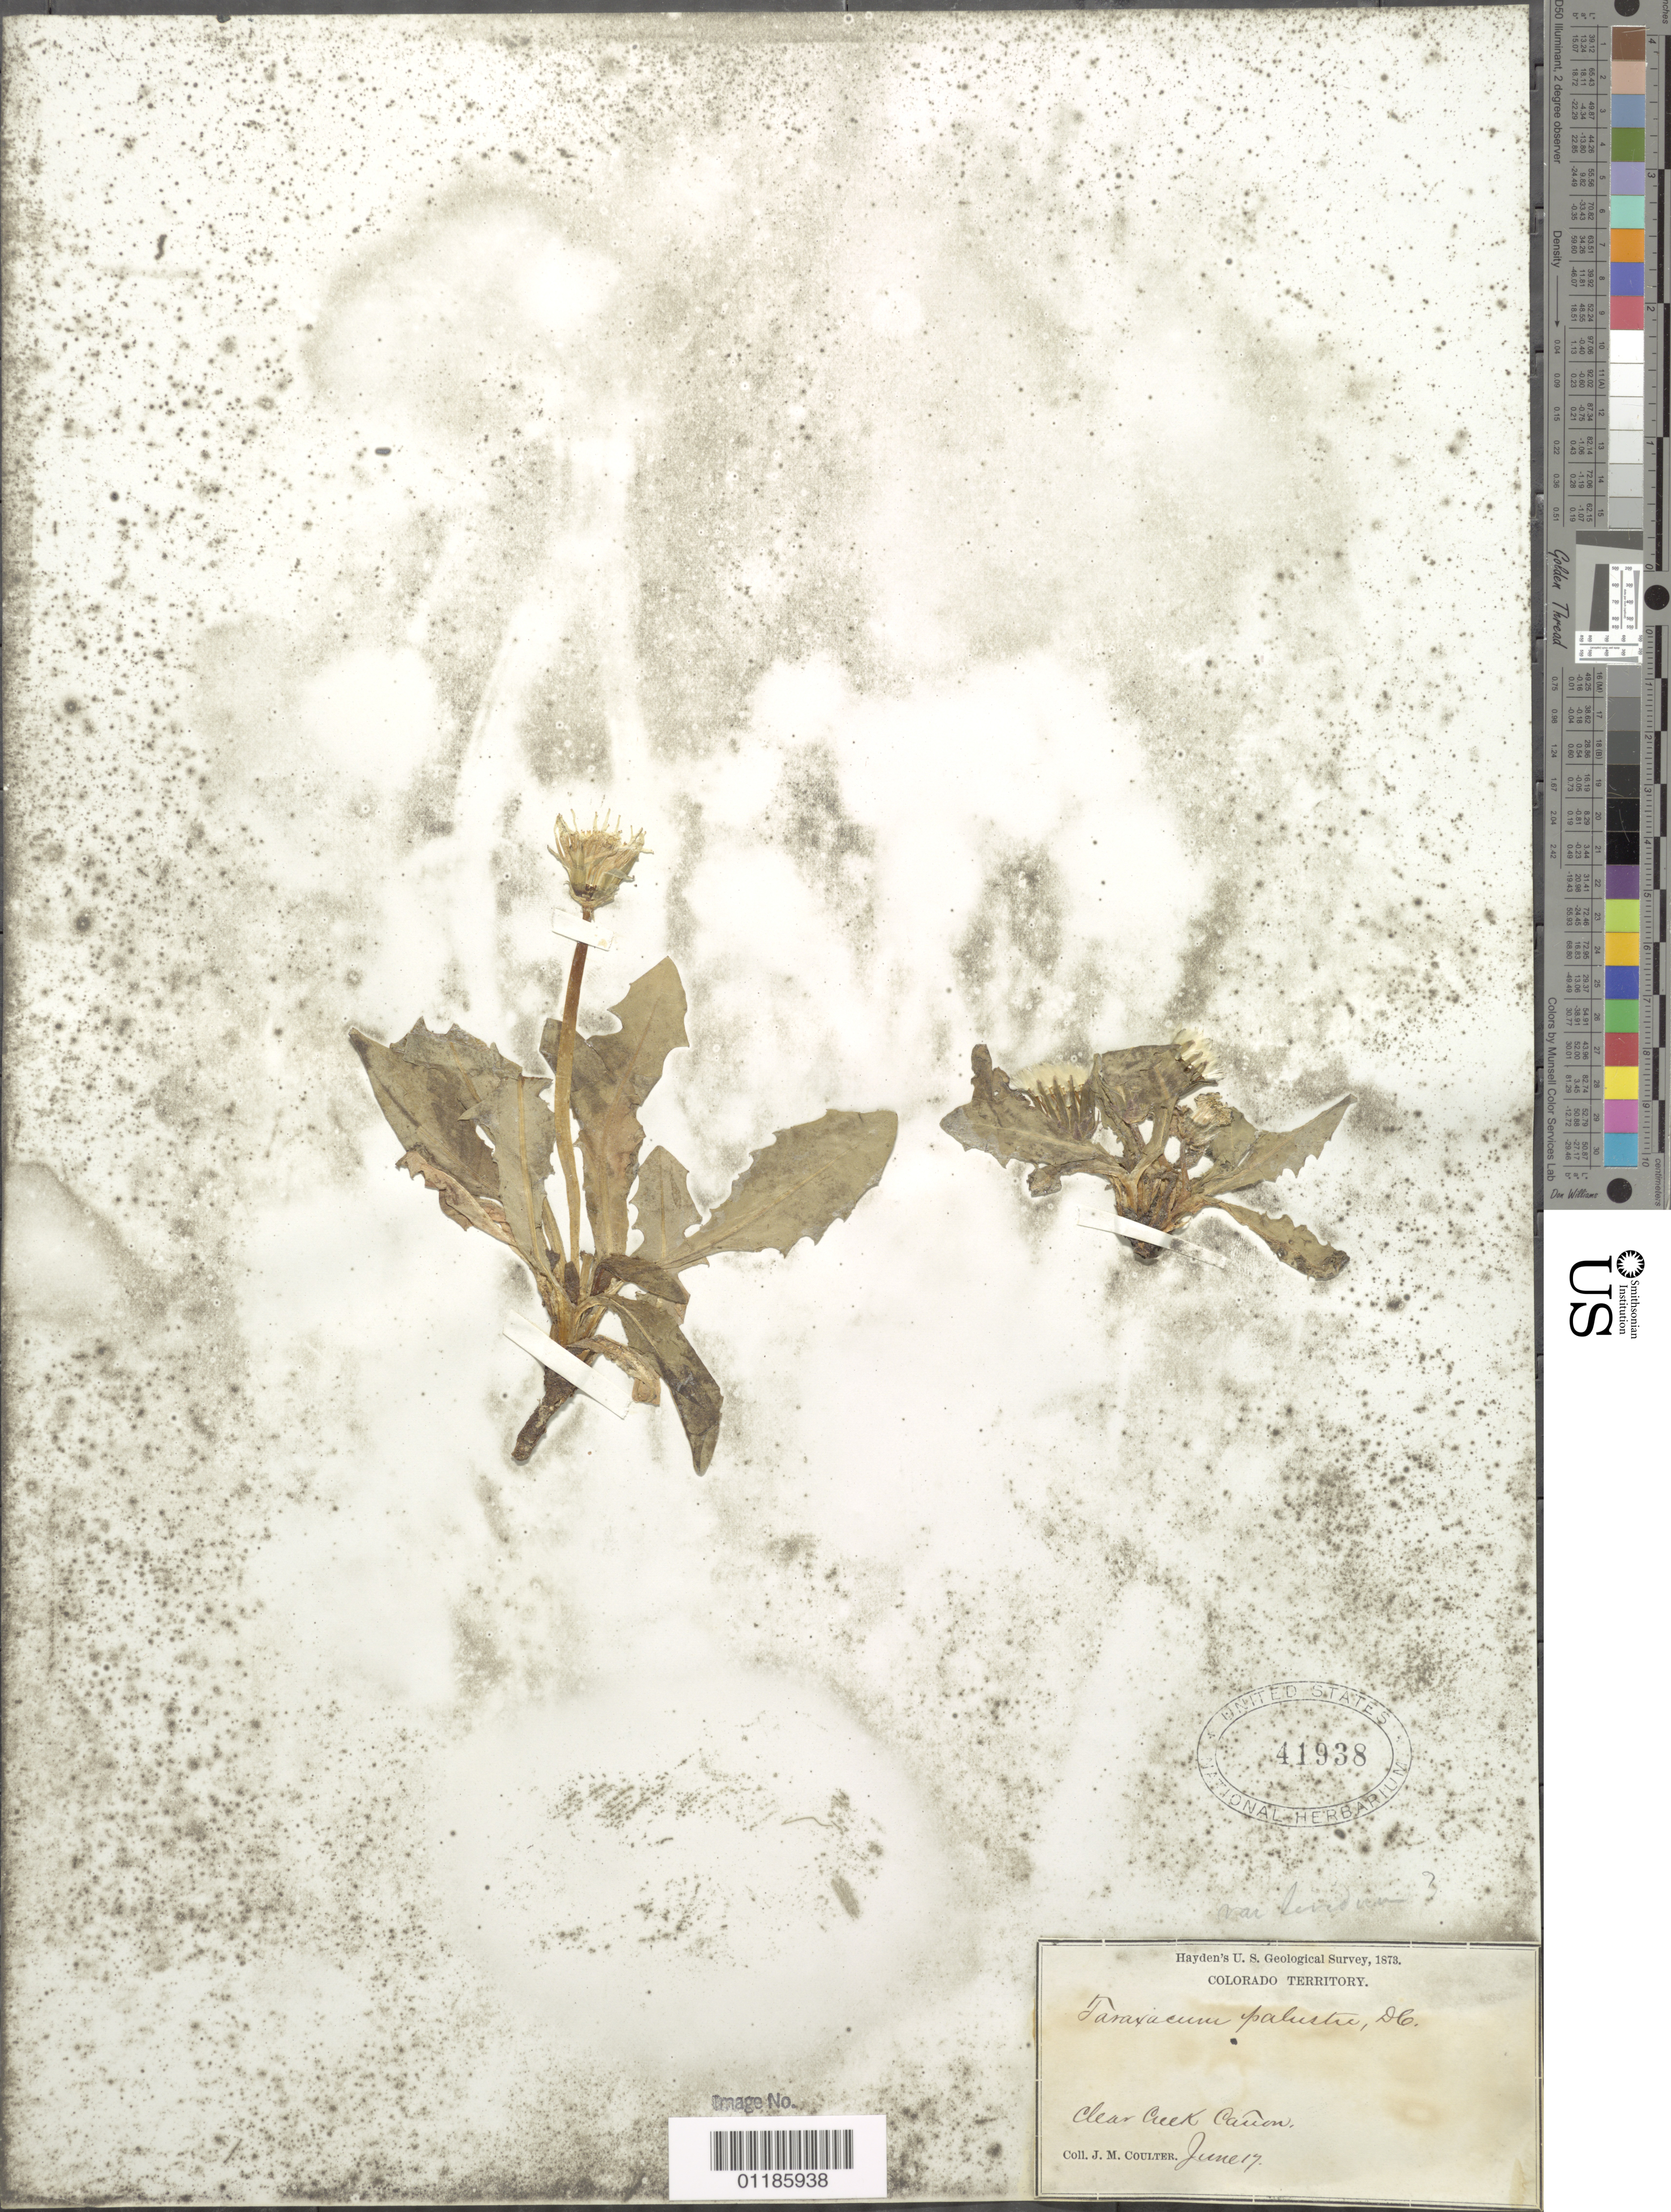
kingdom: Plantae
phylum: Tracheophyta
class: Magnoliopsida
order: Asterales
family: Asteraceae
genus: Taraxacum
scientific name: Taraxacum officinale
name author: G.H. Weber ex F.H. Wigg.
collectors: J. M. Coulter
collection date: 1873-06-17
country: United States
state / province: Colorado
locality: Clear Creek Canyon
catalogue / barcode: US 41938